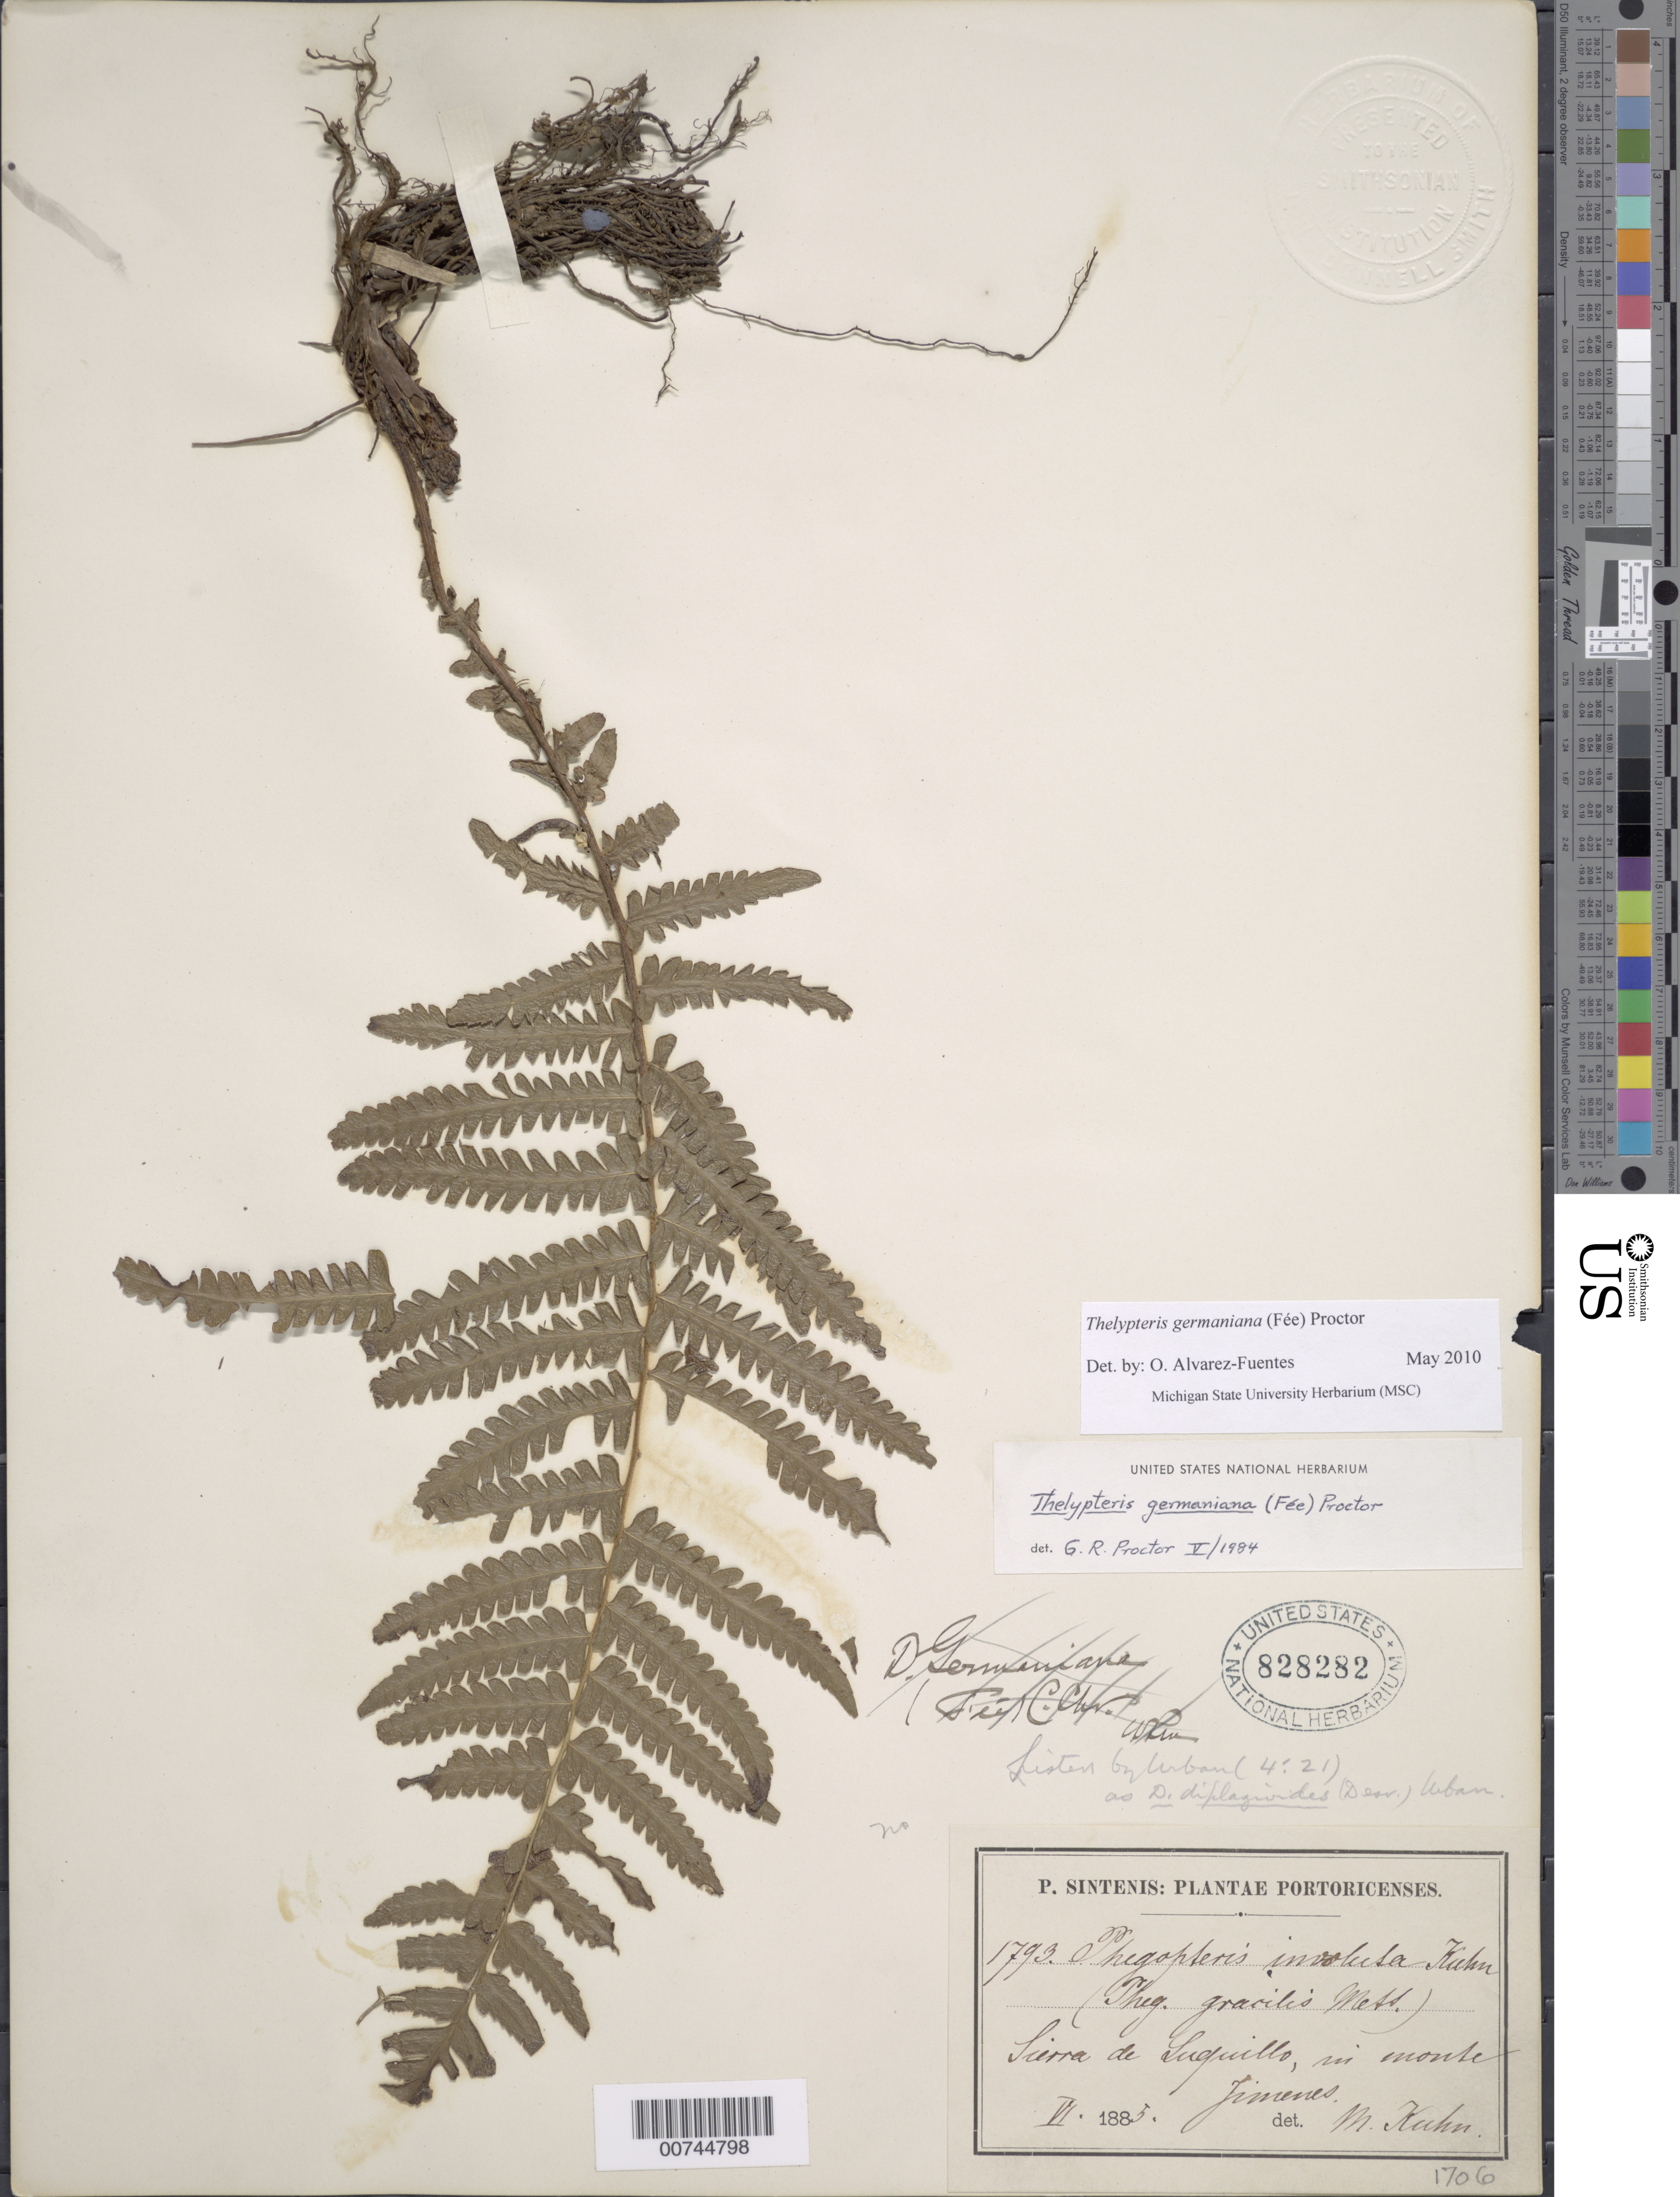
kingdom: Plantae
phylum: Tracheophyta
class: Polypodiopsida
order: Polypodiales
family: Thelypteridaceae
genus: Amauropelta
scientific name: Amauropelta germaniana (Fée) comb. nov., ined. 2015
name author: (Fée)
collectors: P. Sintenis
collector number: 1793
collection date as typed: Jun 1885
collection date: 1885-06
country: Puerto Rico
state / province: Luquillo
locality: Sierra de Luquillo, in Monte Jimenes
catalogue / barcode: US 828282